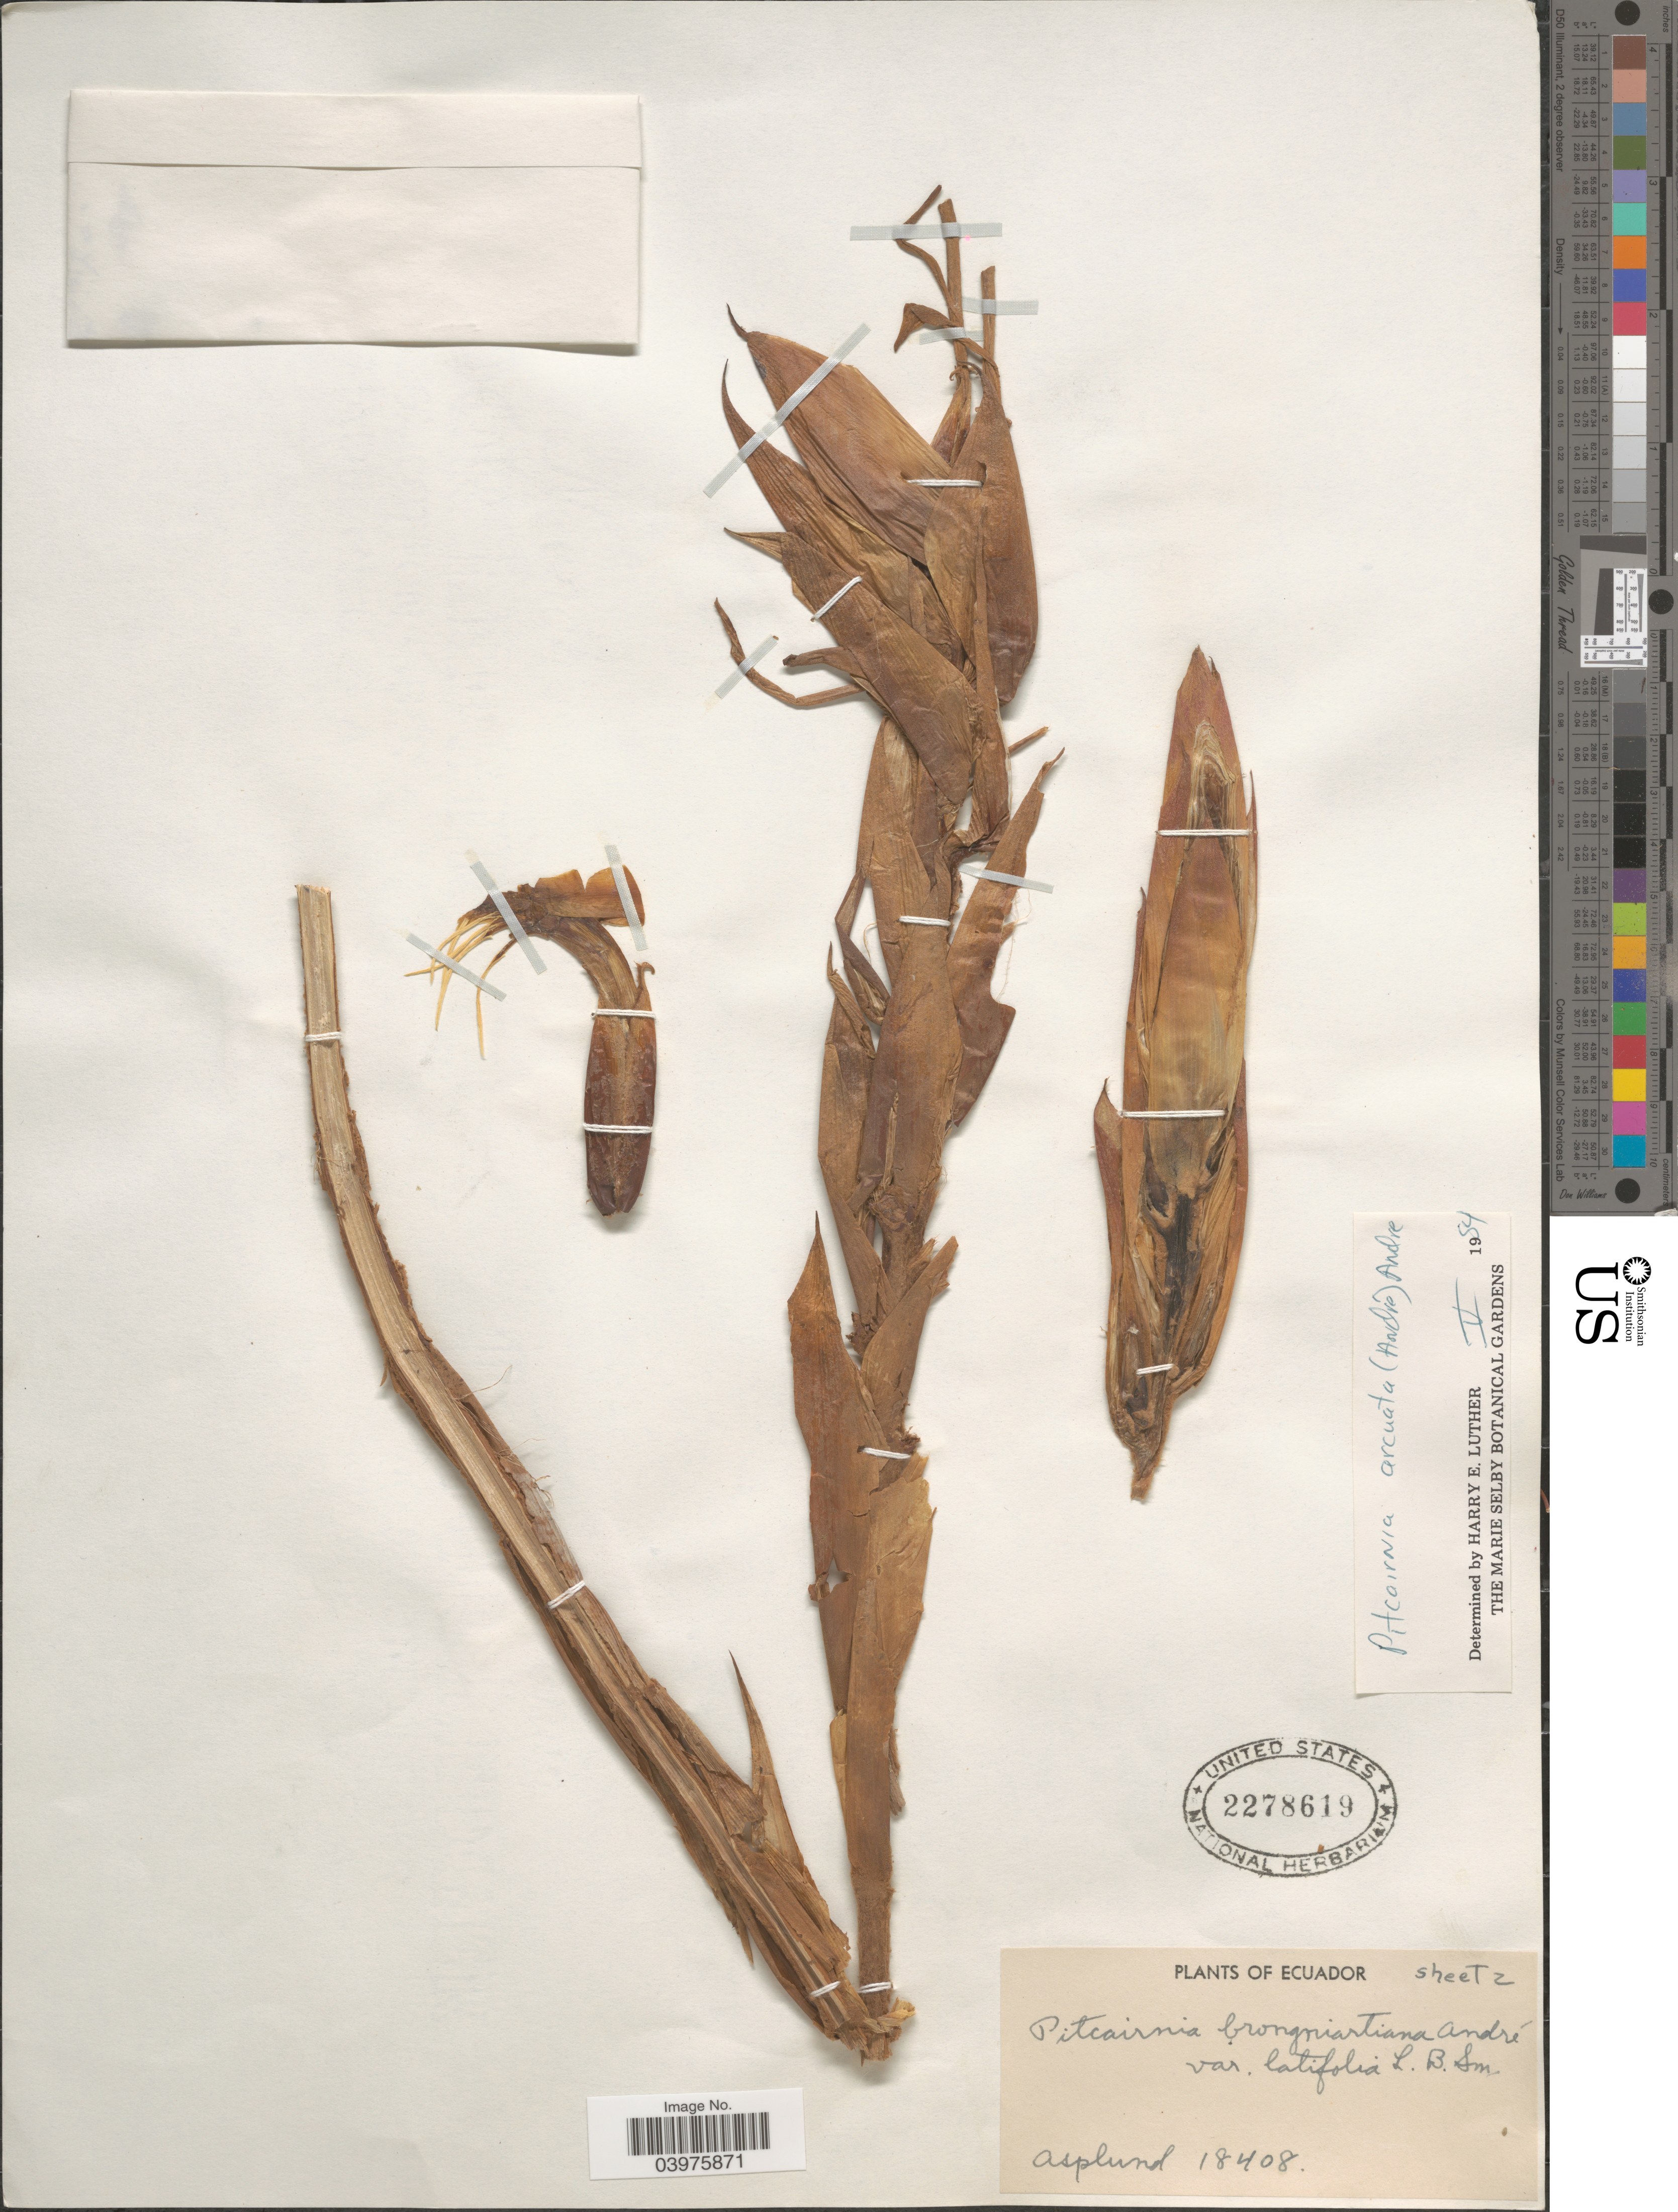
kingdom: Plantae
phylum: Tracheophyta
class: Liliopsida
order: Poales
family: Bromeliaceae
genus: Pitcairnia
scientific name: Pitcairnia arcuata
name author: (André) André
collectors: E. Asplund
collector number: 18408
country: Ecuador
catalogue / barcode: US 2278619